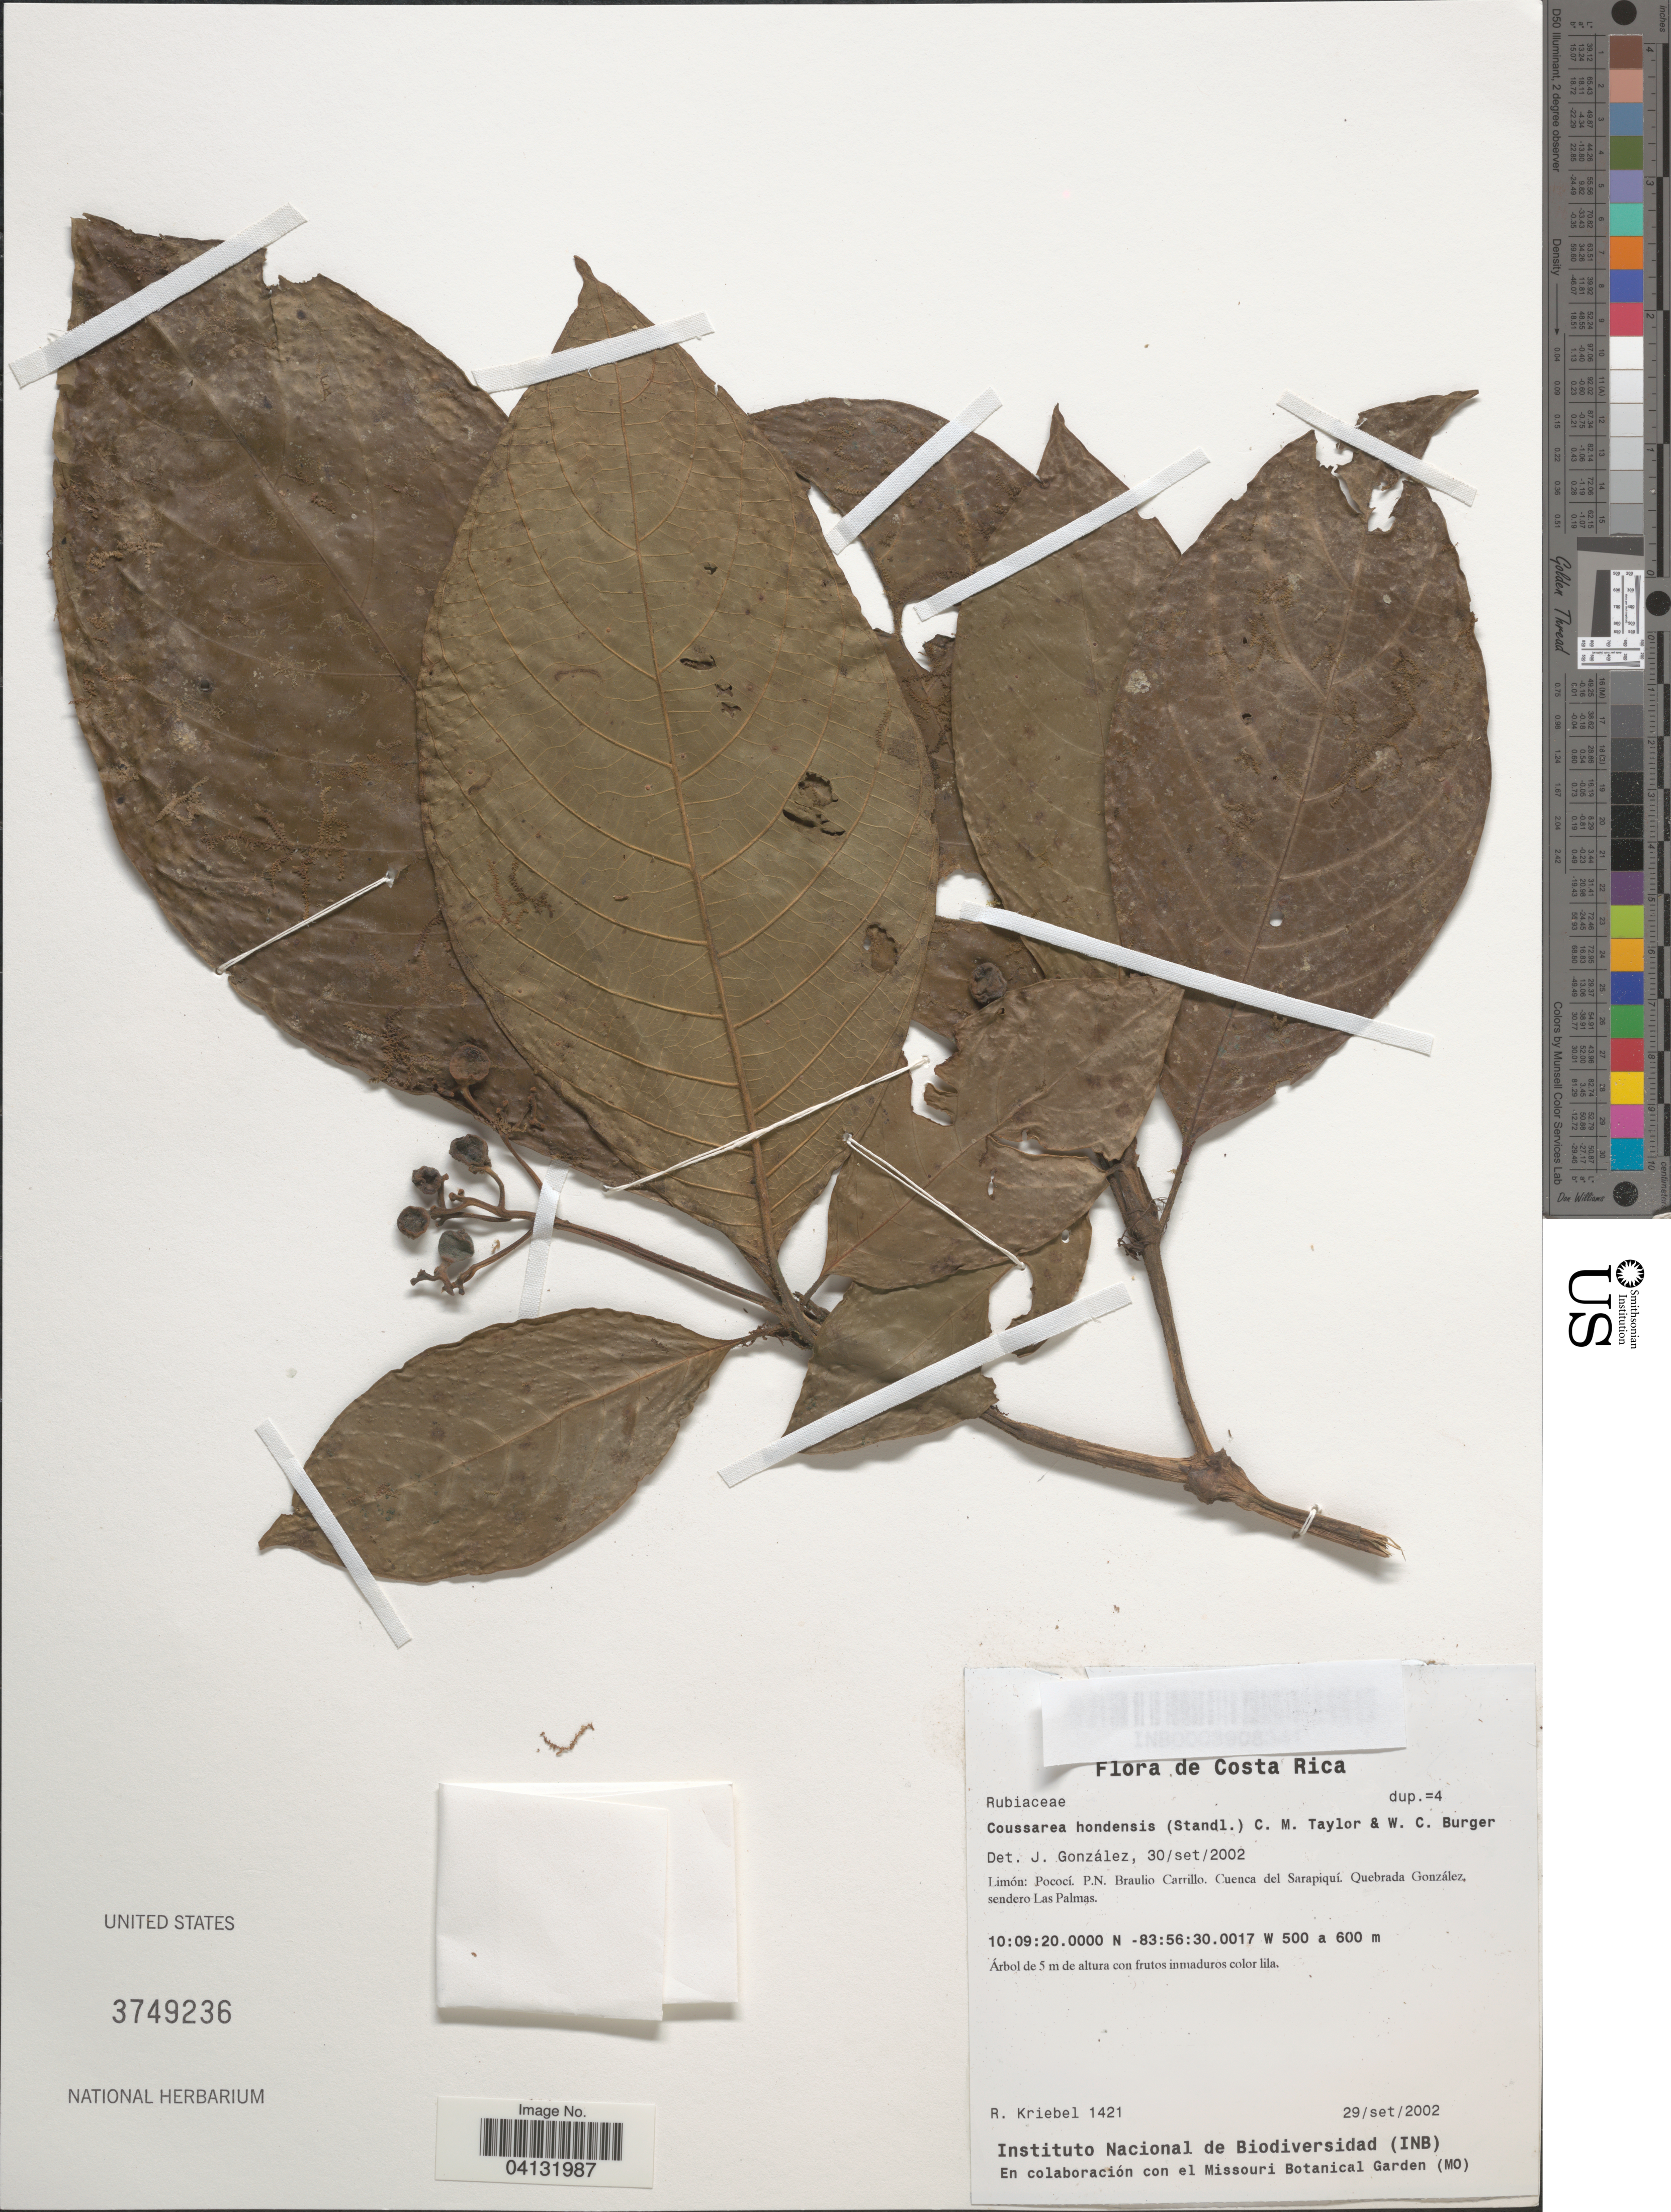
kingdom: Plantae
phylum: Tracheophyta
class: Magnoliopsida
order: Gentianales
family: Rubiaceae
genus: Coussarea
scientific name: Coussarea hondensis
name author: (Müll. Arg.) C.M. Taylor & W.C. Burger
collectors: R. Kriebel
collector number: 1421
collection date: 2002-09-29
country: Costa Rica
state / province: Limón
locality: Pococí. P.N. Braulio Carrillo. Cuenca del Sarapiquí. Quebrada González, sendero Las Palmas.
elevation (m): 500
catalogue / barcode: US 3749236